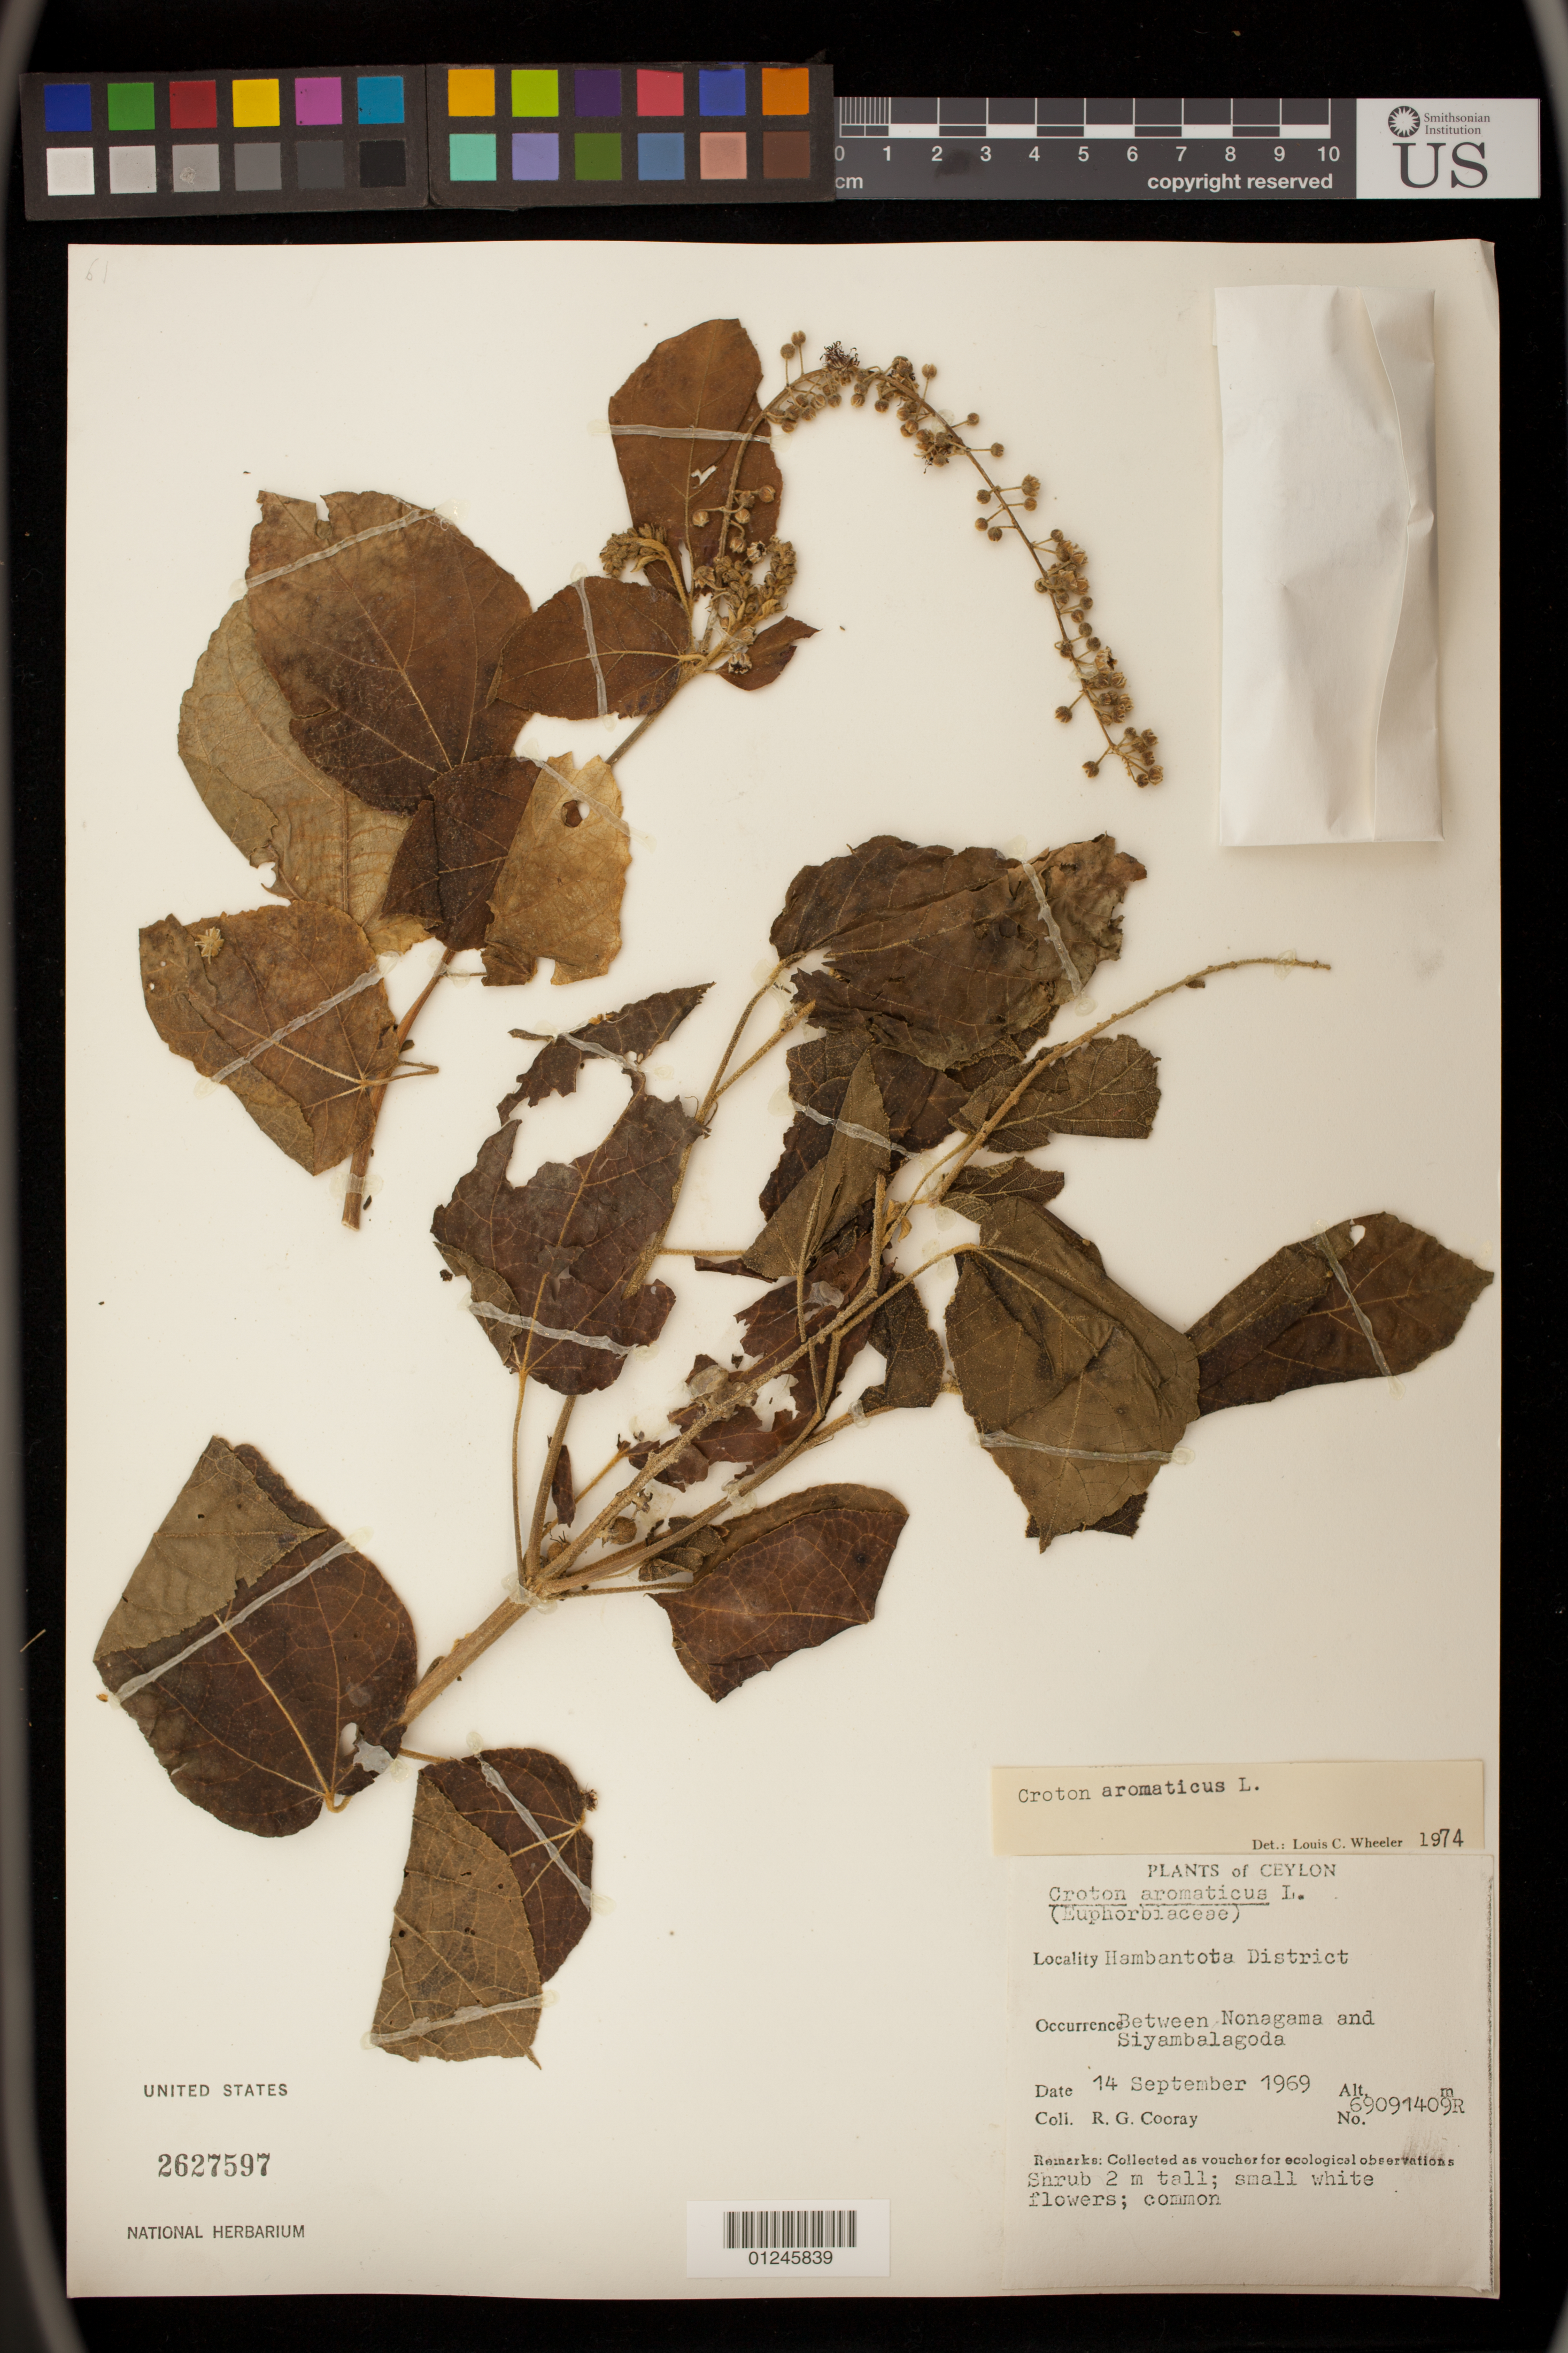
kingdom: Plantae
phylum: Tracheophyta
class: Magnoliopsida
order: Malpighiales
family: Euphorbiaceae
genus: Croton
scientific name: Croton aromaticus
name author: L.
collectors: R. Cooray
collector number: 69091409R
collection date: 1969-09-14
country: Sri Lanka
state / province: Southern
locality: Hambantota District.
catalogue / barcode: US 2627597